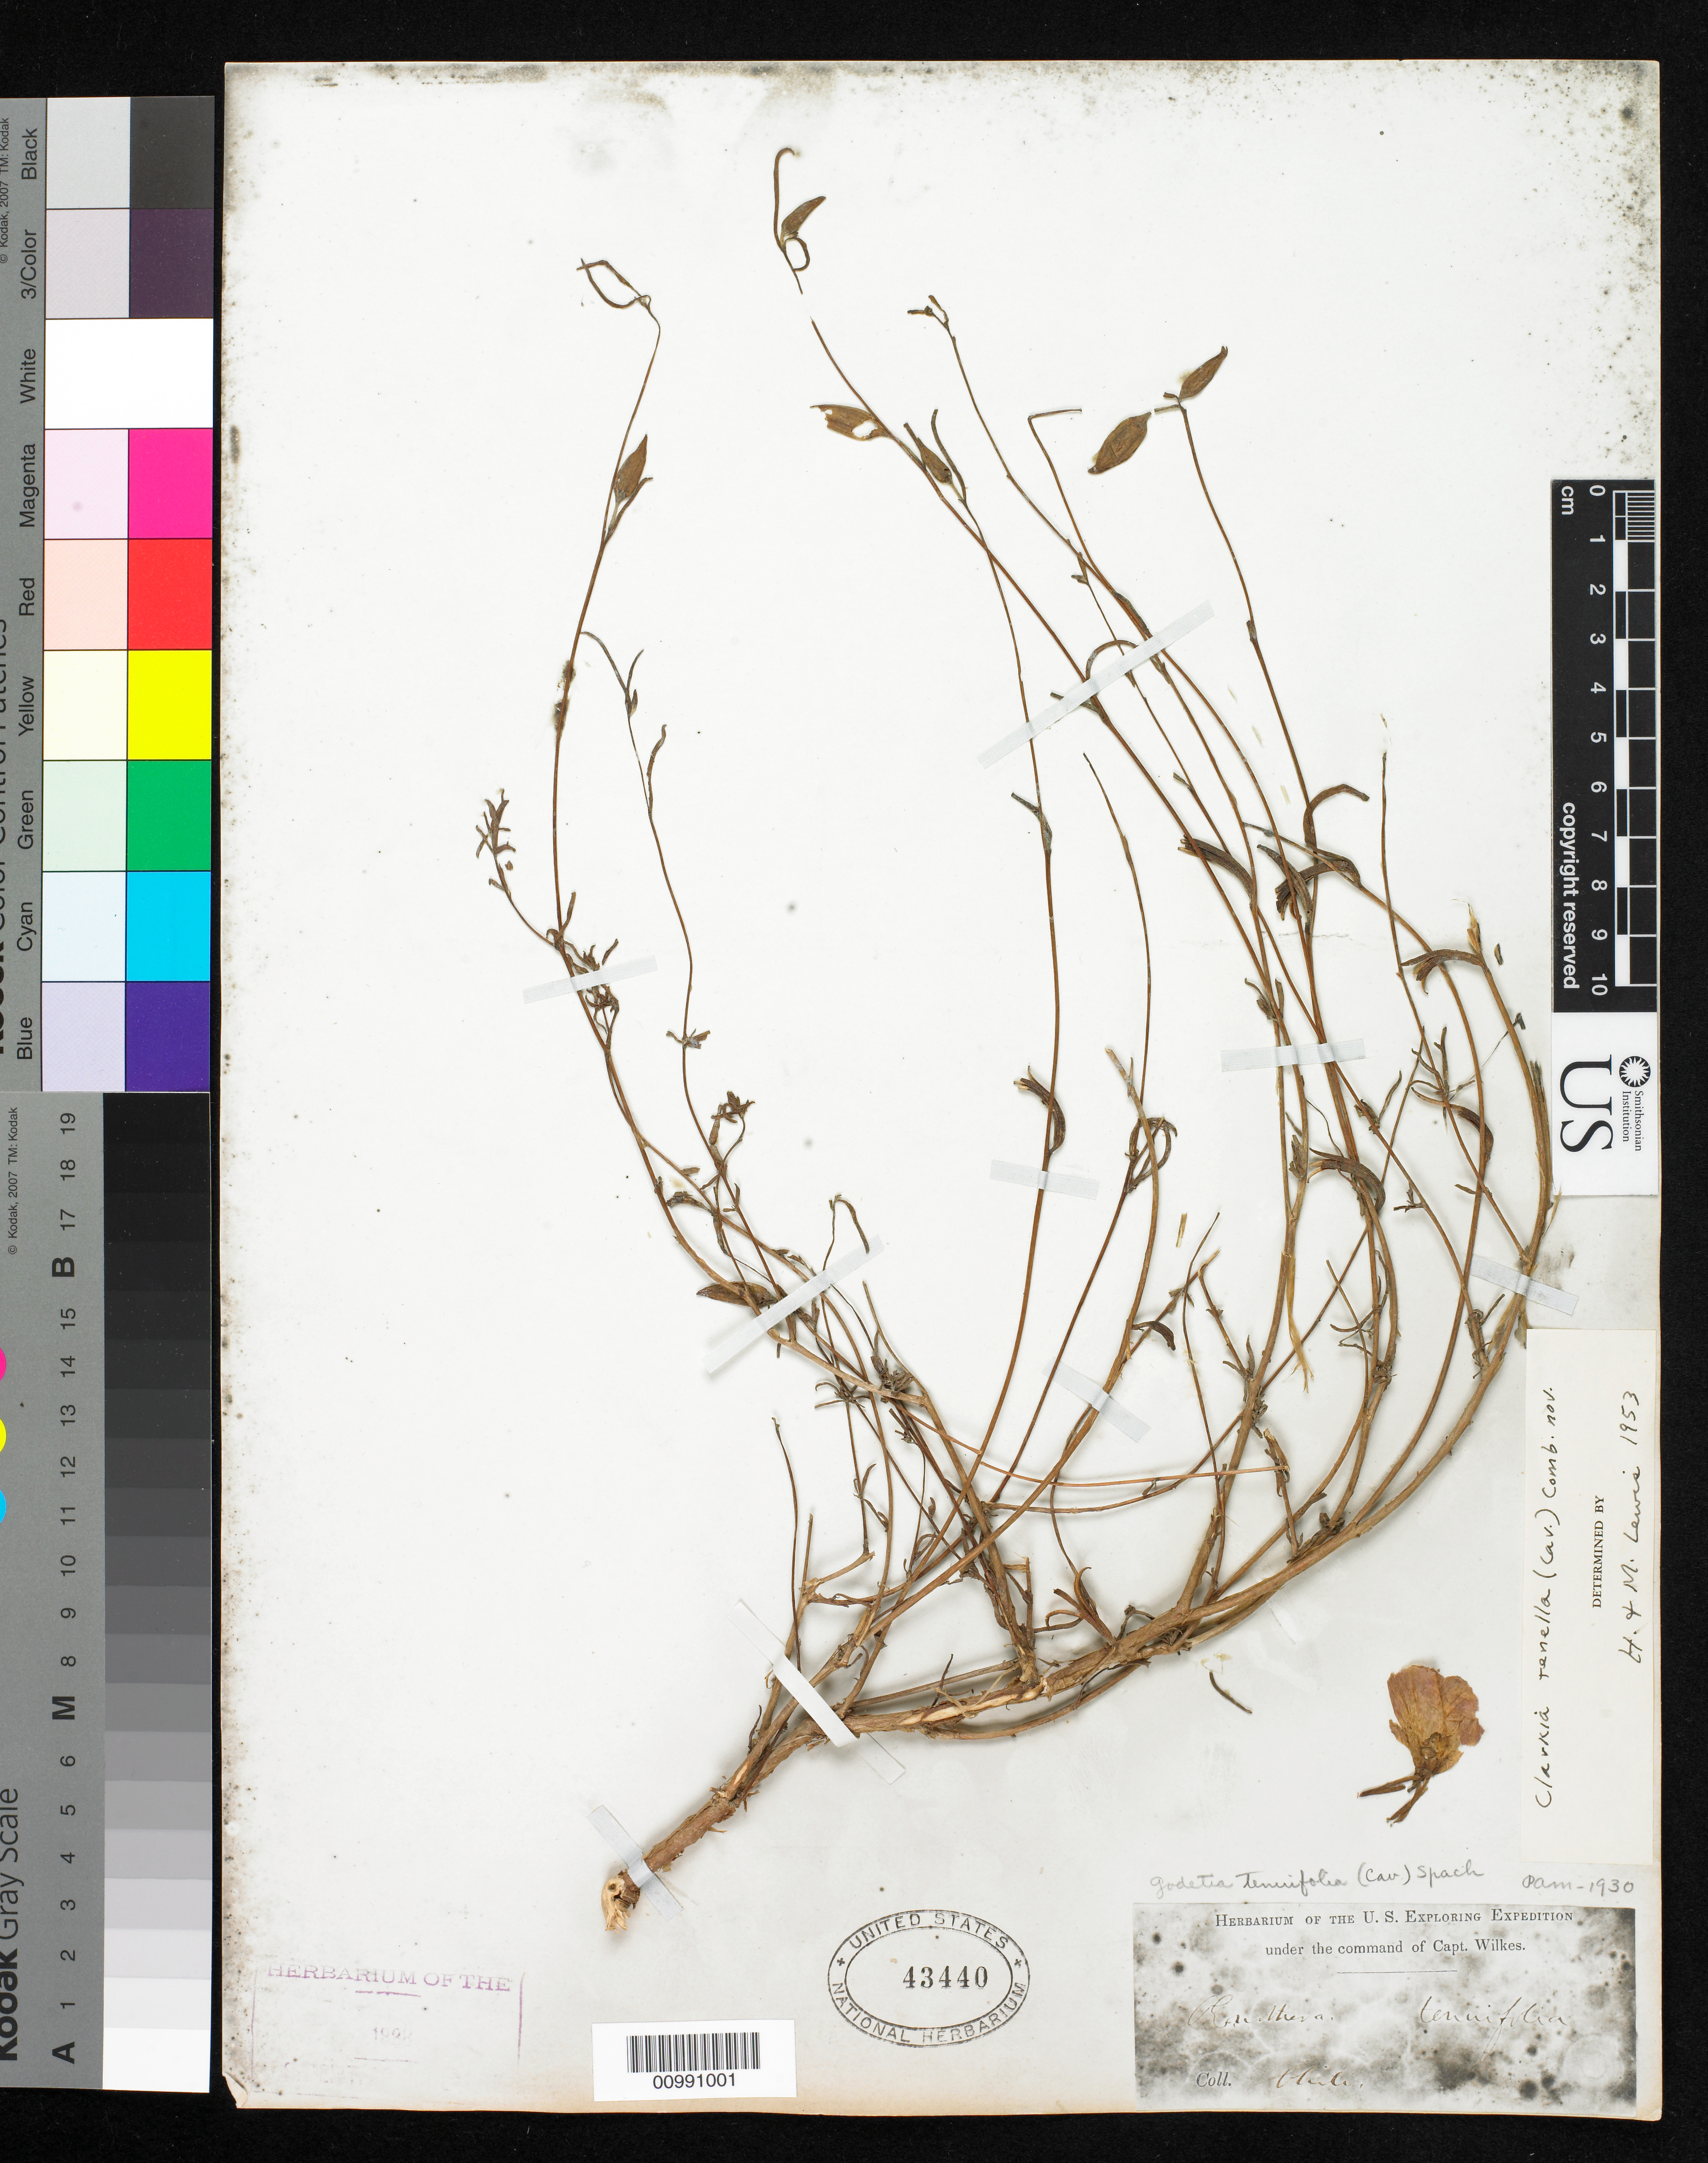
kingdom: Plantae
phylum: Tracheophyta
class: Magnoliopsida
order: Myrtales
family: Onagraceae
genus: Clarkia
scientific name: Clarkia tenella subsp. tenuifolia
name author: (Cav.) D.M. Moore & F. H. Lewis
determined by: Wagner, W. L., (BOT), Smithsonian Institution - National Museum of Natural History (UNITED STATES)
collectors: Wilkes Explor. Exped.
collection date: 1838/1842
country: Chile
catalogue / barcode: US 43440